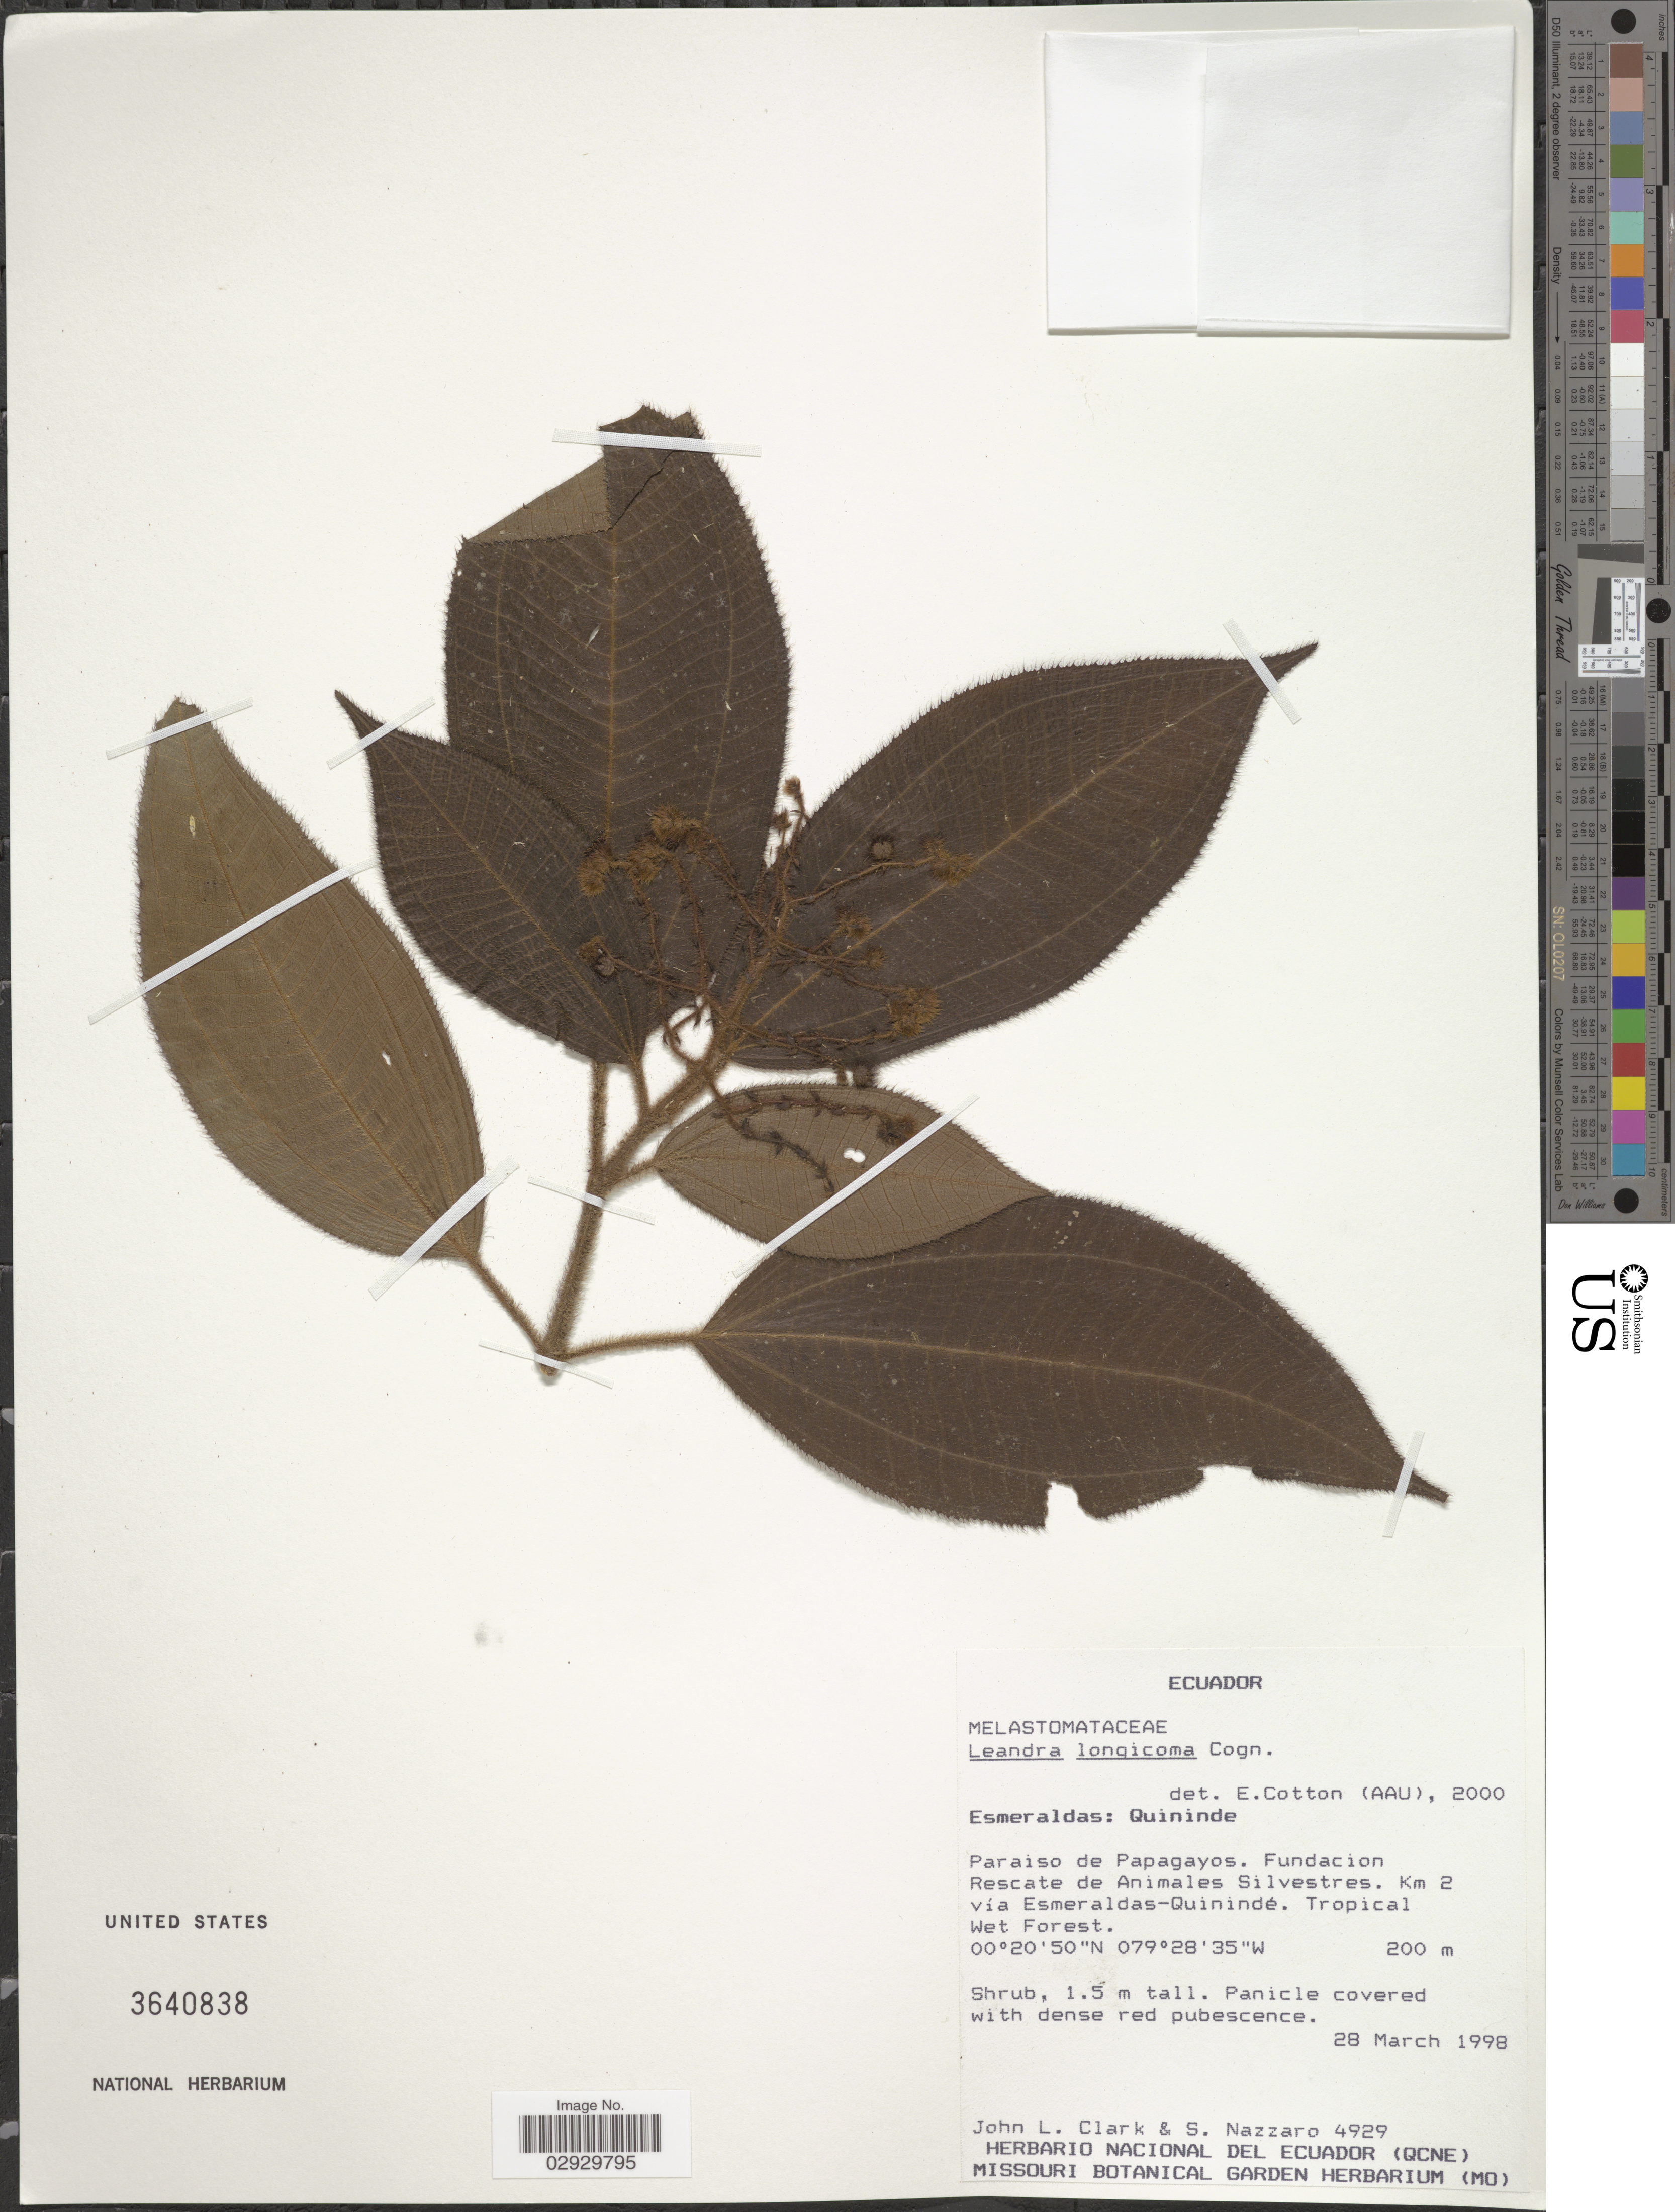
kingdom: Plantae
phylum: Tracheophyta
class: Magnoliopsida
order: Myrtales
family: Melastomataceae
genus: Leandra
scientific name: Leandra longicoma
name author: Cogn.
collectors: J. L. Clark & S. Nazzaro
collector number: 4929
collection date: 1998-03-28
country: Ecuador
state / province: Esmeraldas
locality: Quininde, Paraiso de Papagayos. Fundacion Rescate de Animales Silvestres. Km 2 vía Esmeraldas-Quinindé.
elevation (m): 200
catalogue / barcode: US 3640838